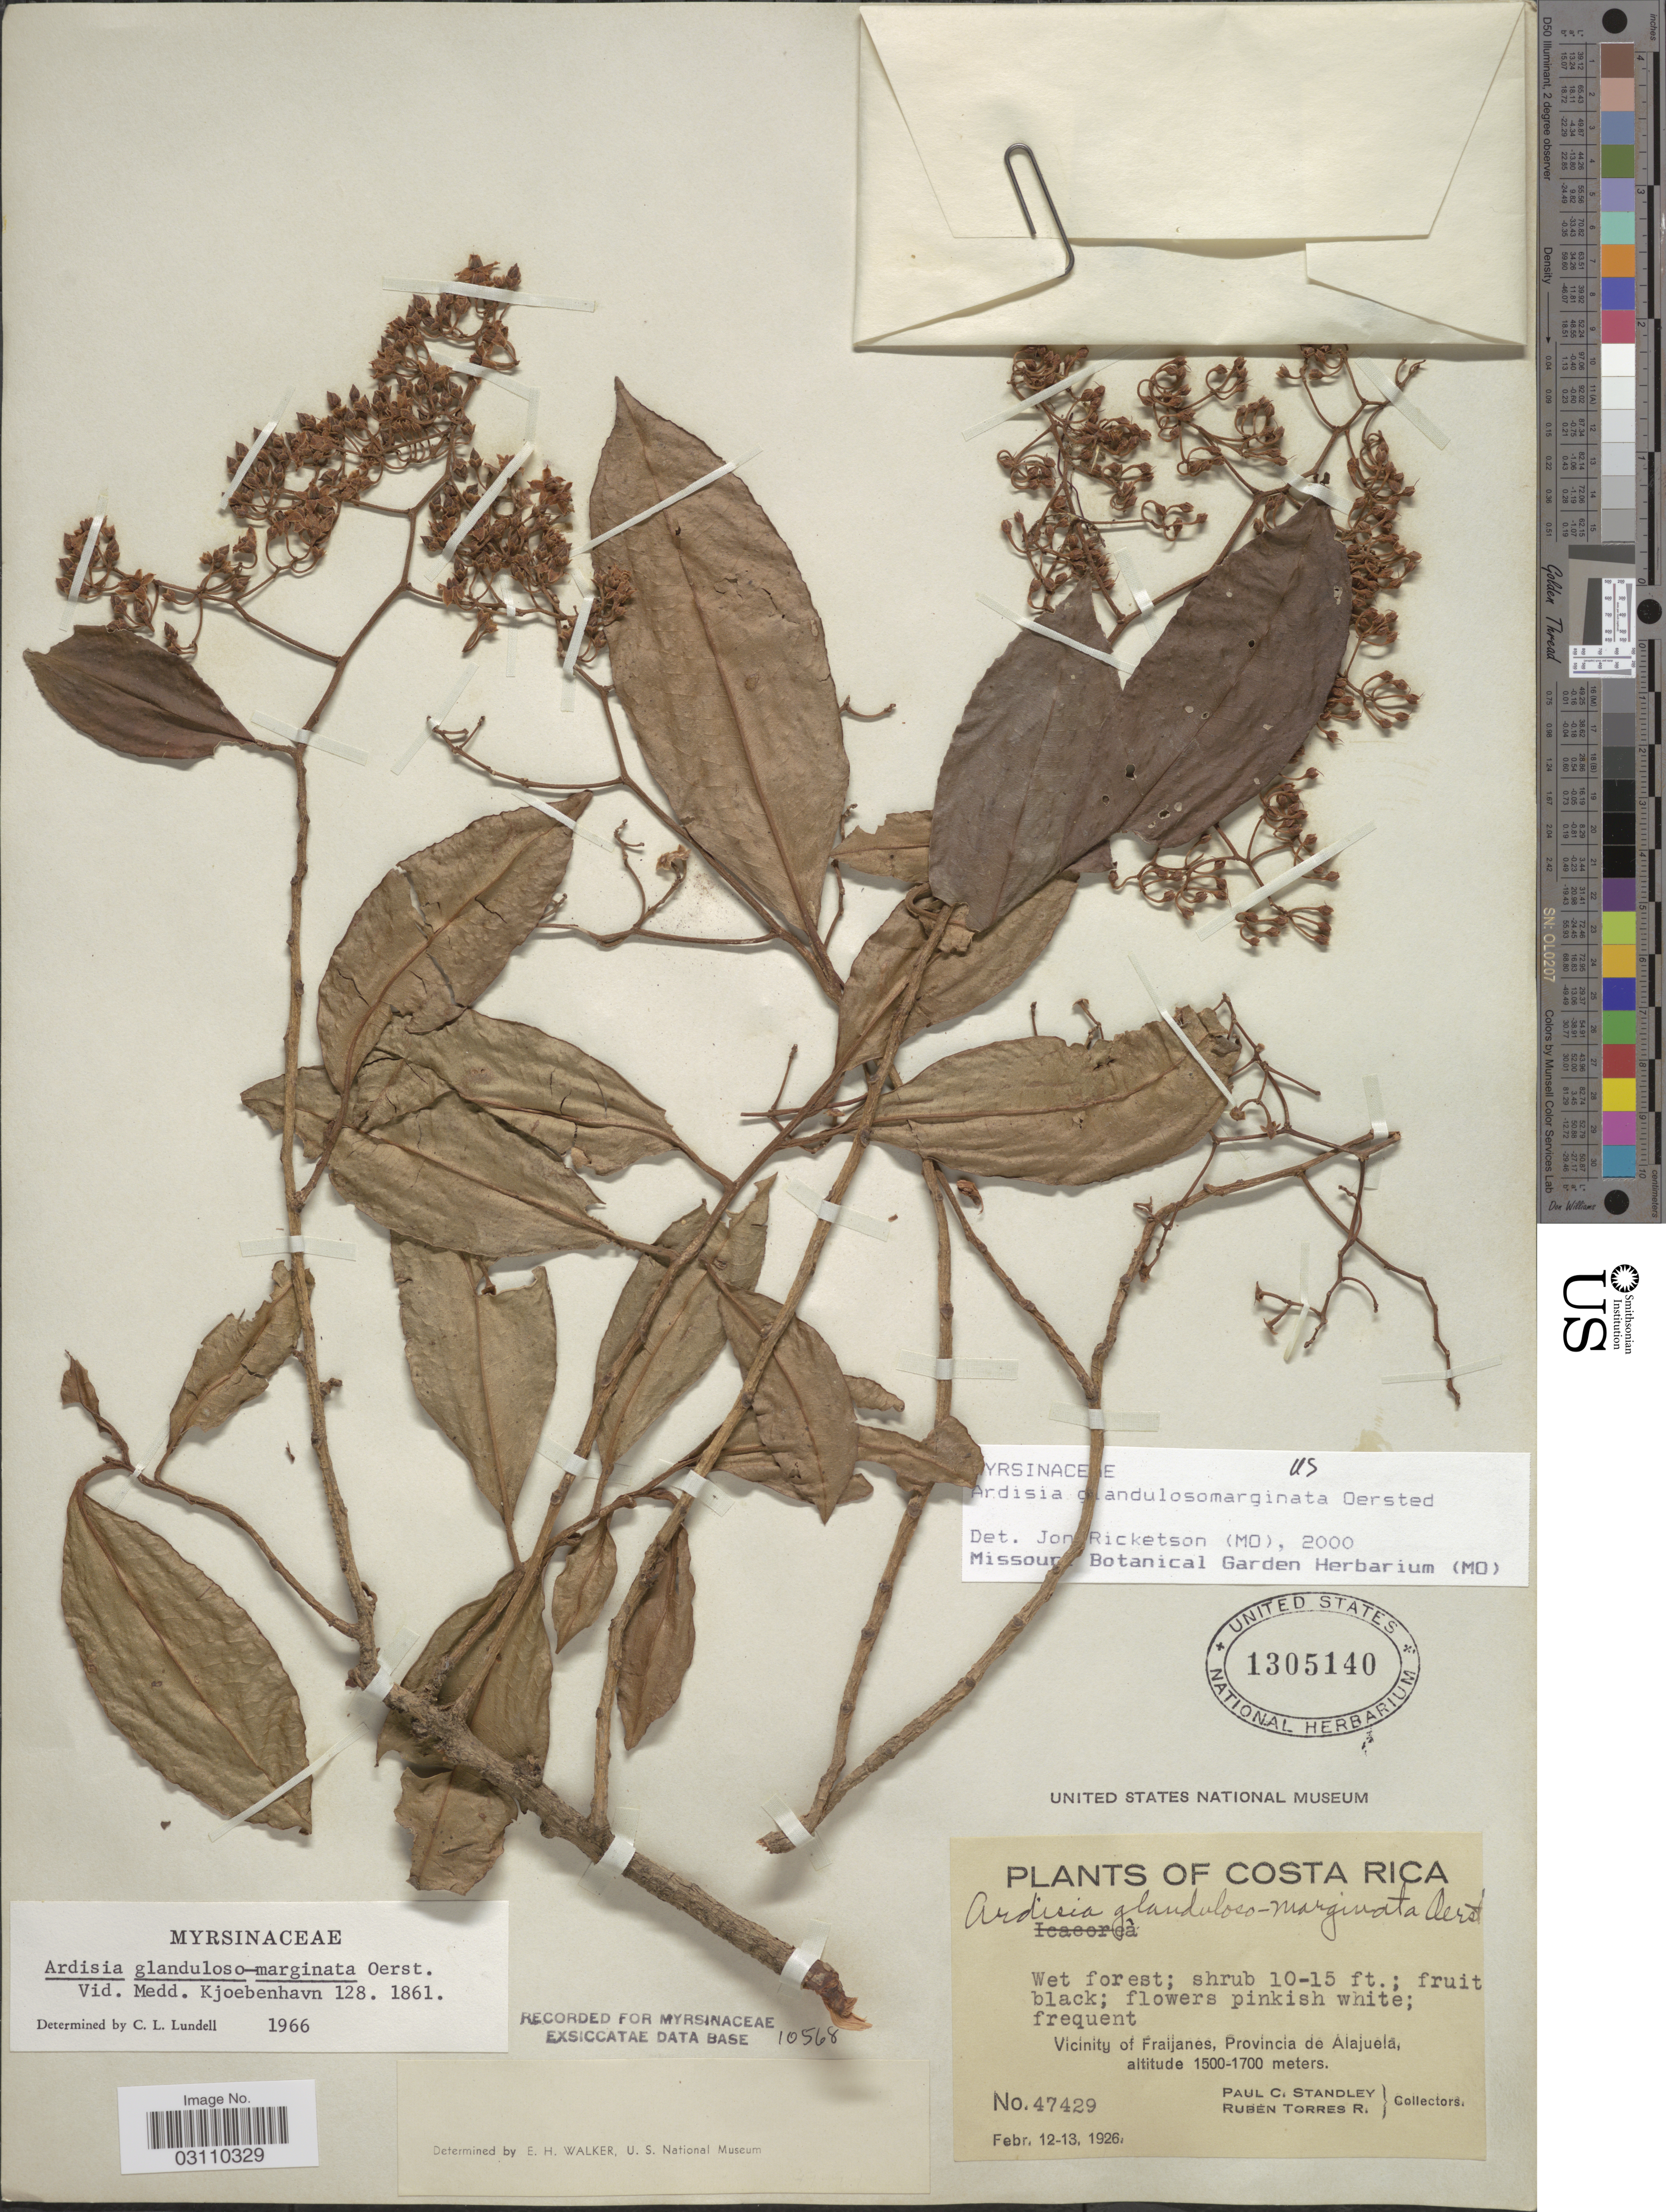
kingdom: Plantae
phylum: Tracheophyta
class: Magnoliopsida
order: Ericales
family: Primulaceae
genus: Ardisia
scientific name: Ardisia glandulosa-marginata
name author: Oerst.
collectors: P. C. Standley & R. Torres Rojas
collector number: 47429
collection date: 1926-02-12/1926-02-13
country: Costa Rica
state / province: Alajuela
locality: Vicinity of Fraijanes.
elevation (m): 1500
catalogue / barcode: US 1305140